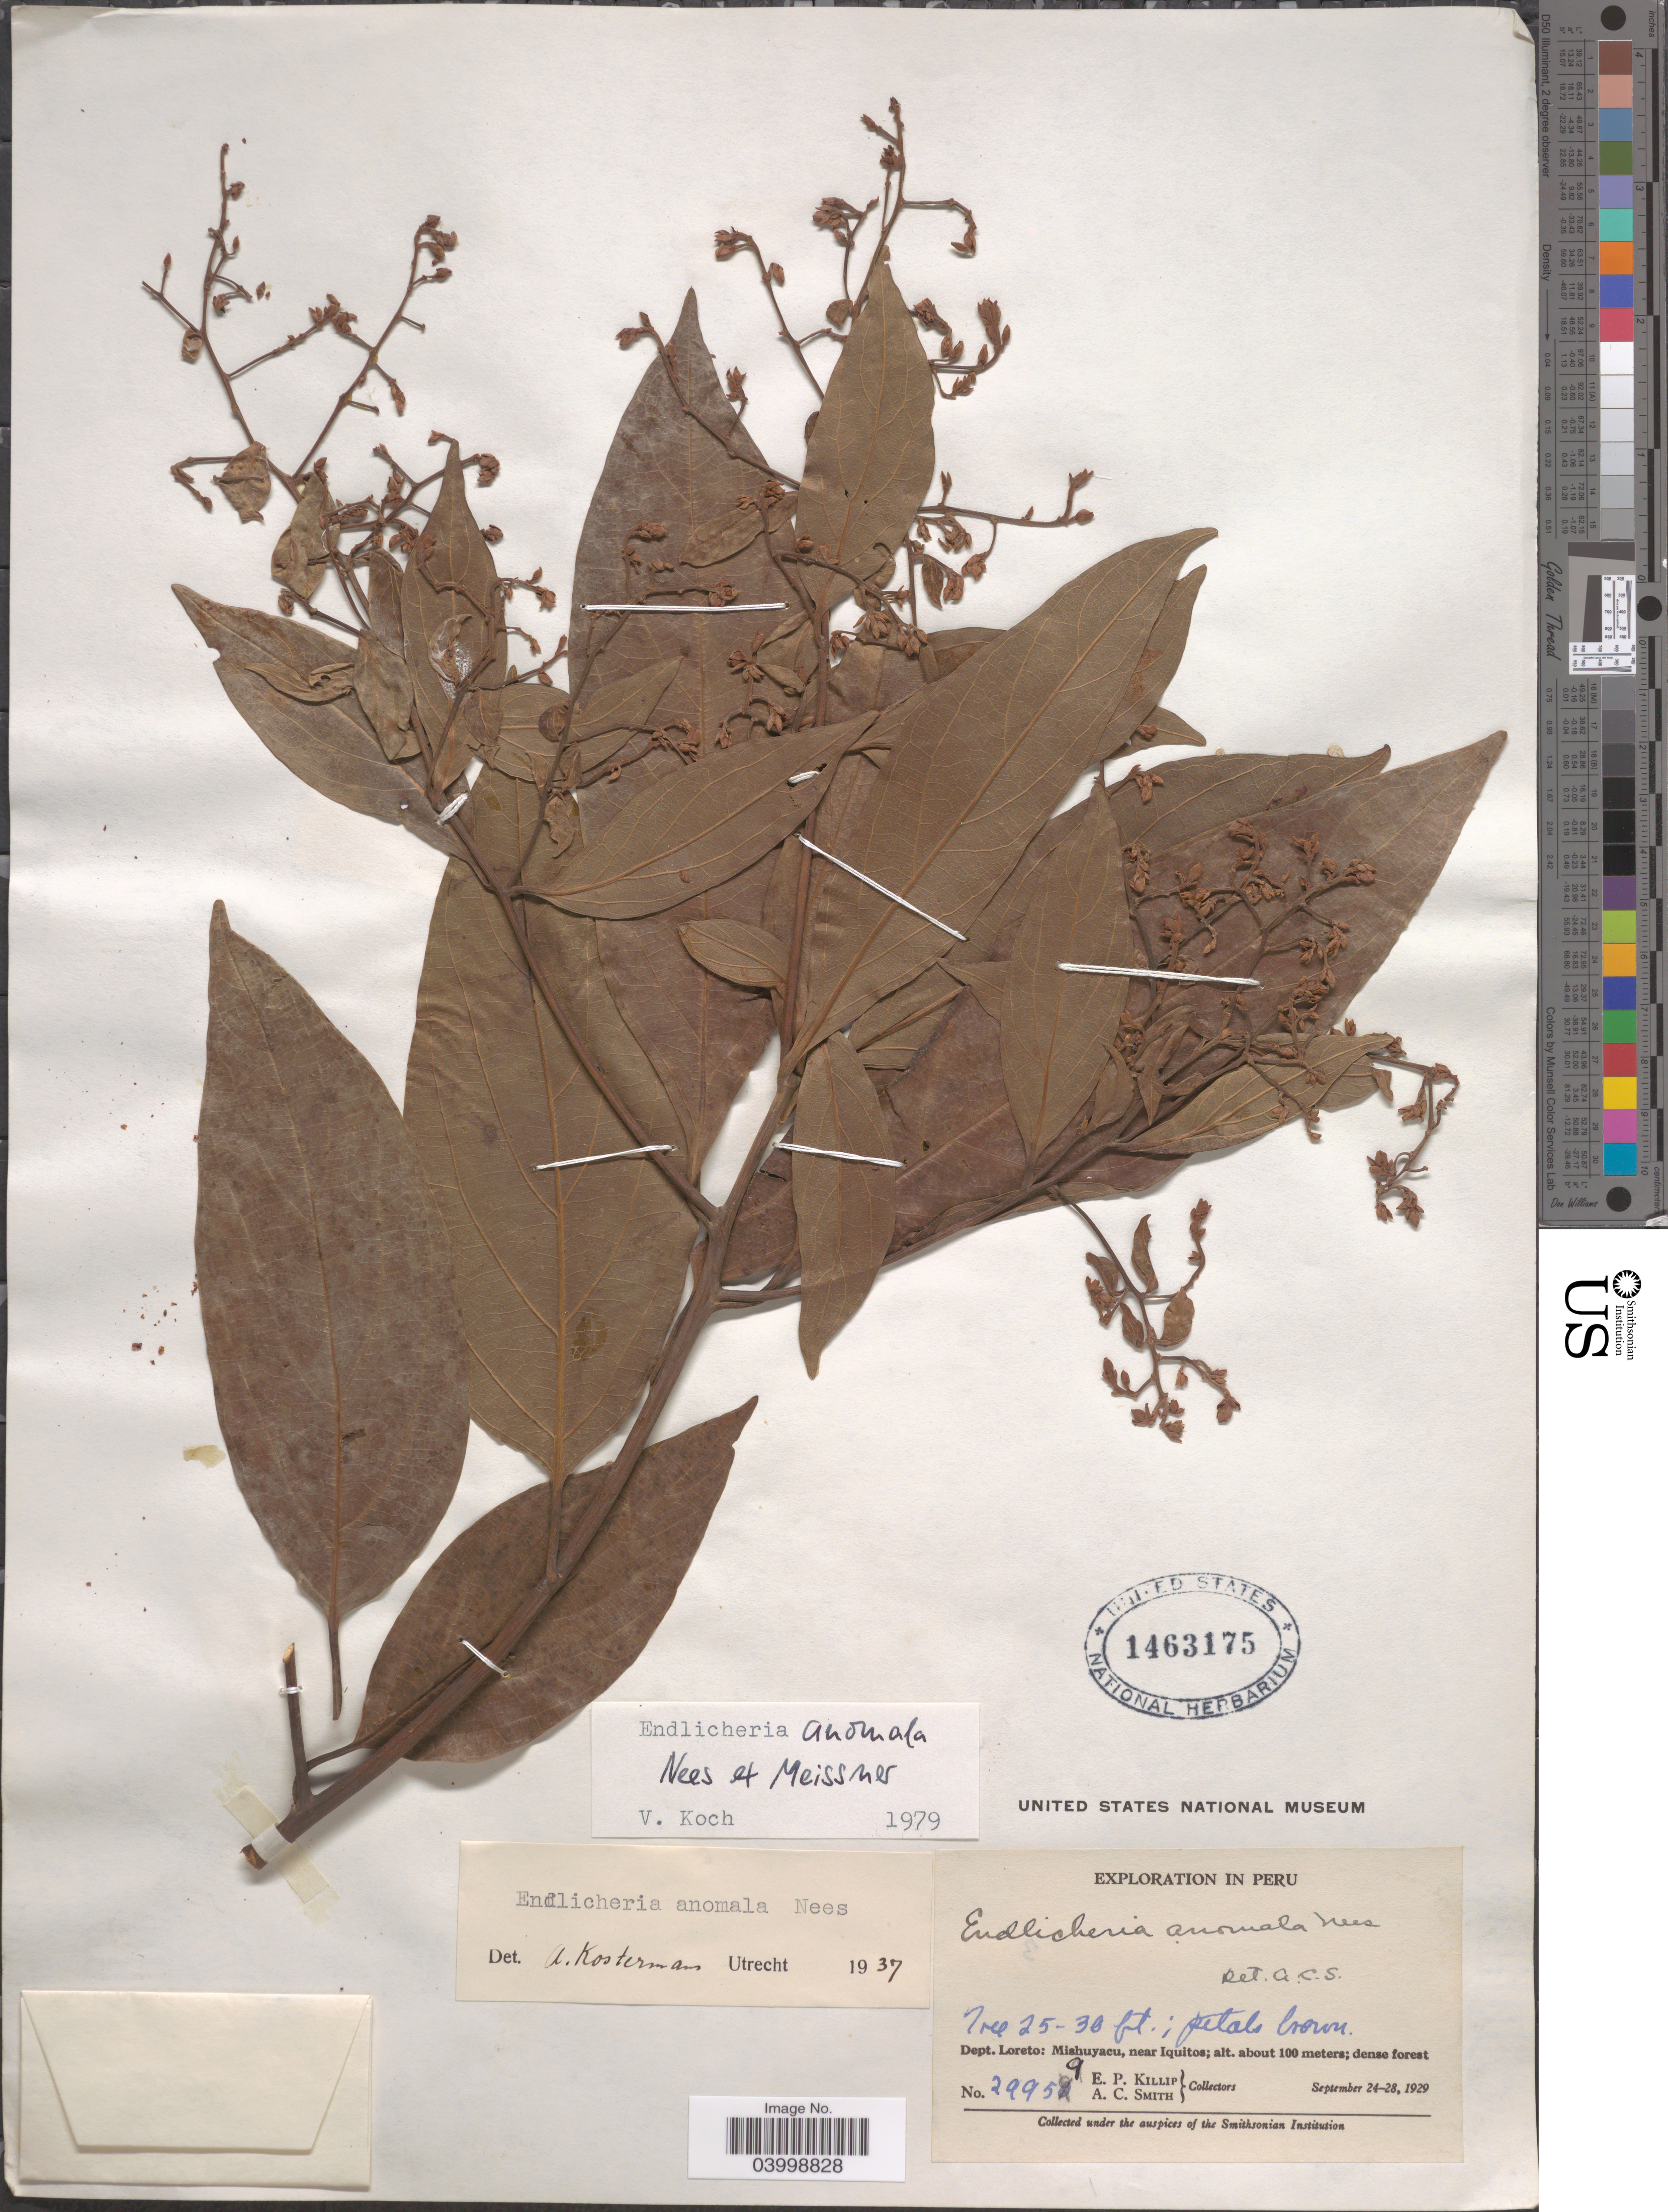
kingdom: Plantae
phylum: Tracheophyta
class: Magnoliopsida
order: Laurales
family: Lauraceae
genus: Endlicheria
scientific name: Endlicheria anomala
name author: Nees ex Meisn.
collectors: E. P. Killip & A. C. Smith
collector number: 29959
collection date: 1929-09-24/1929-09-28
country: Peru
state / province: Loreto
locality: Dept. Loreto: Mishuyacu, near Iquitos.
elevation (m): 100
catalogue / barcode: US 1463175